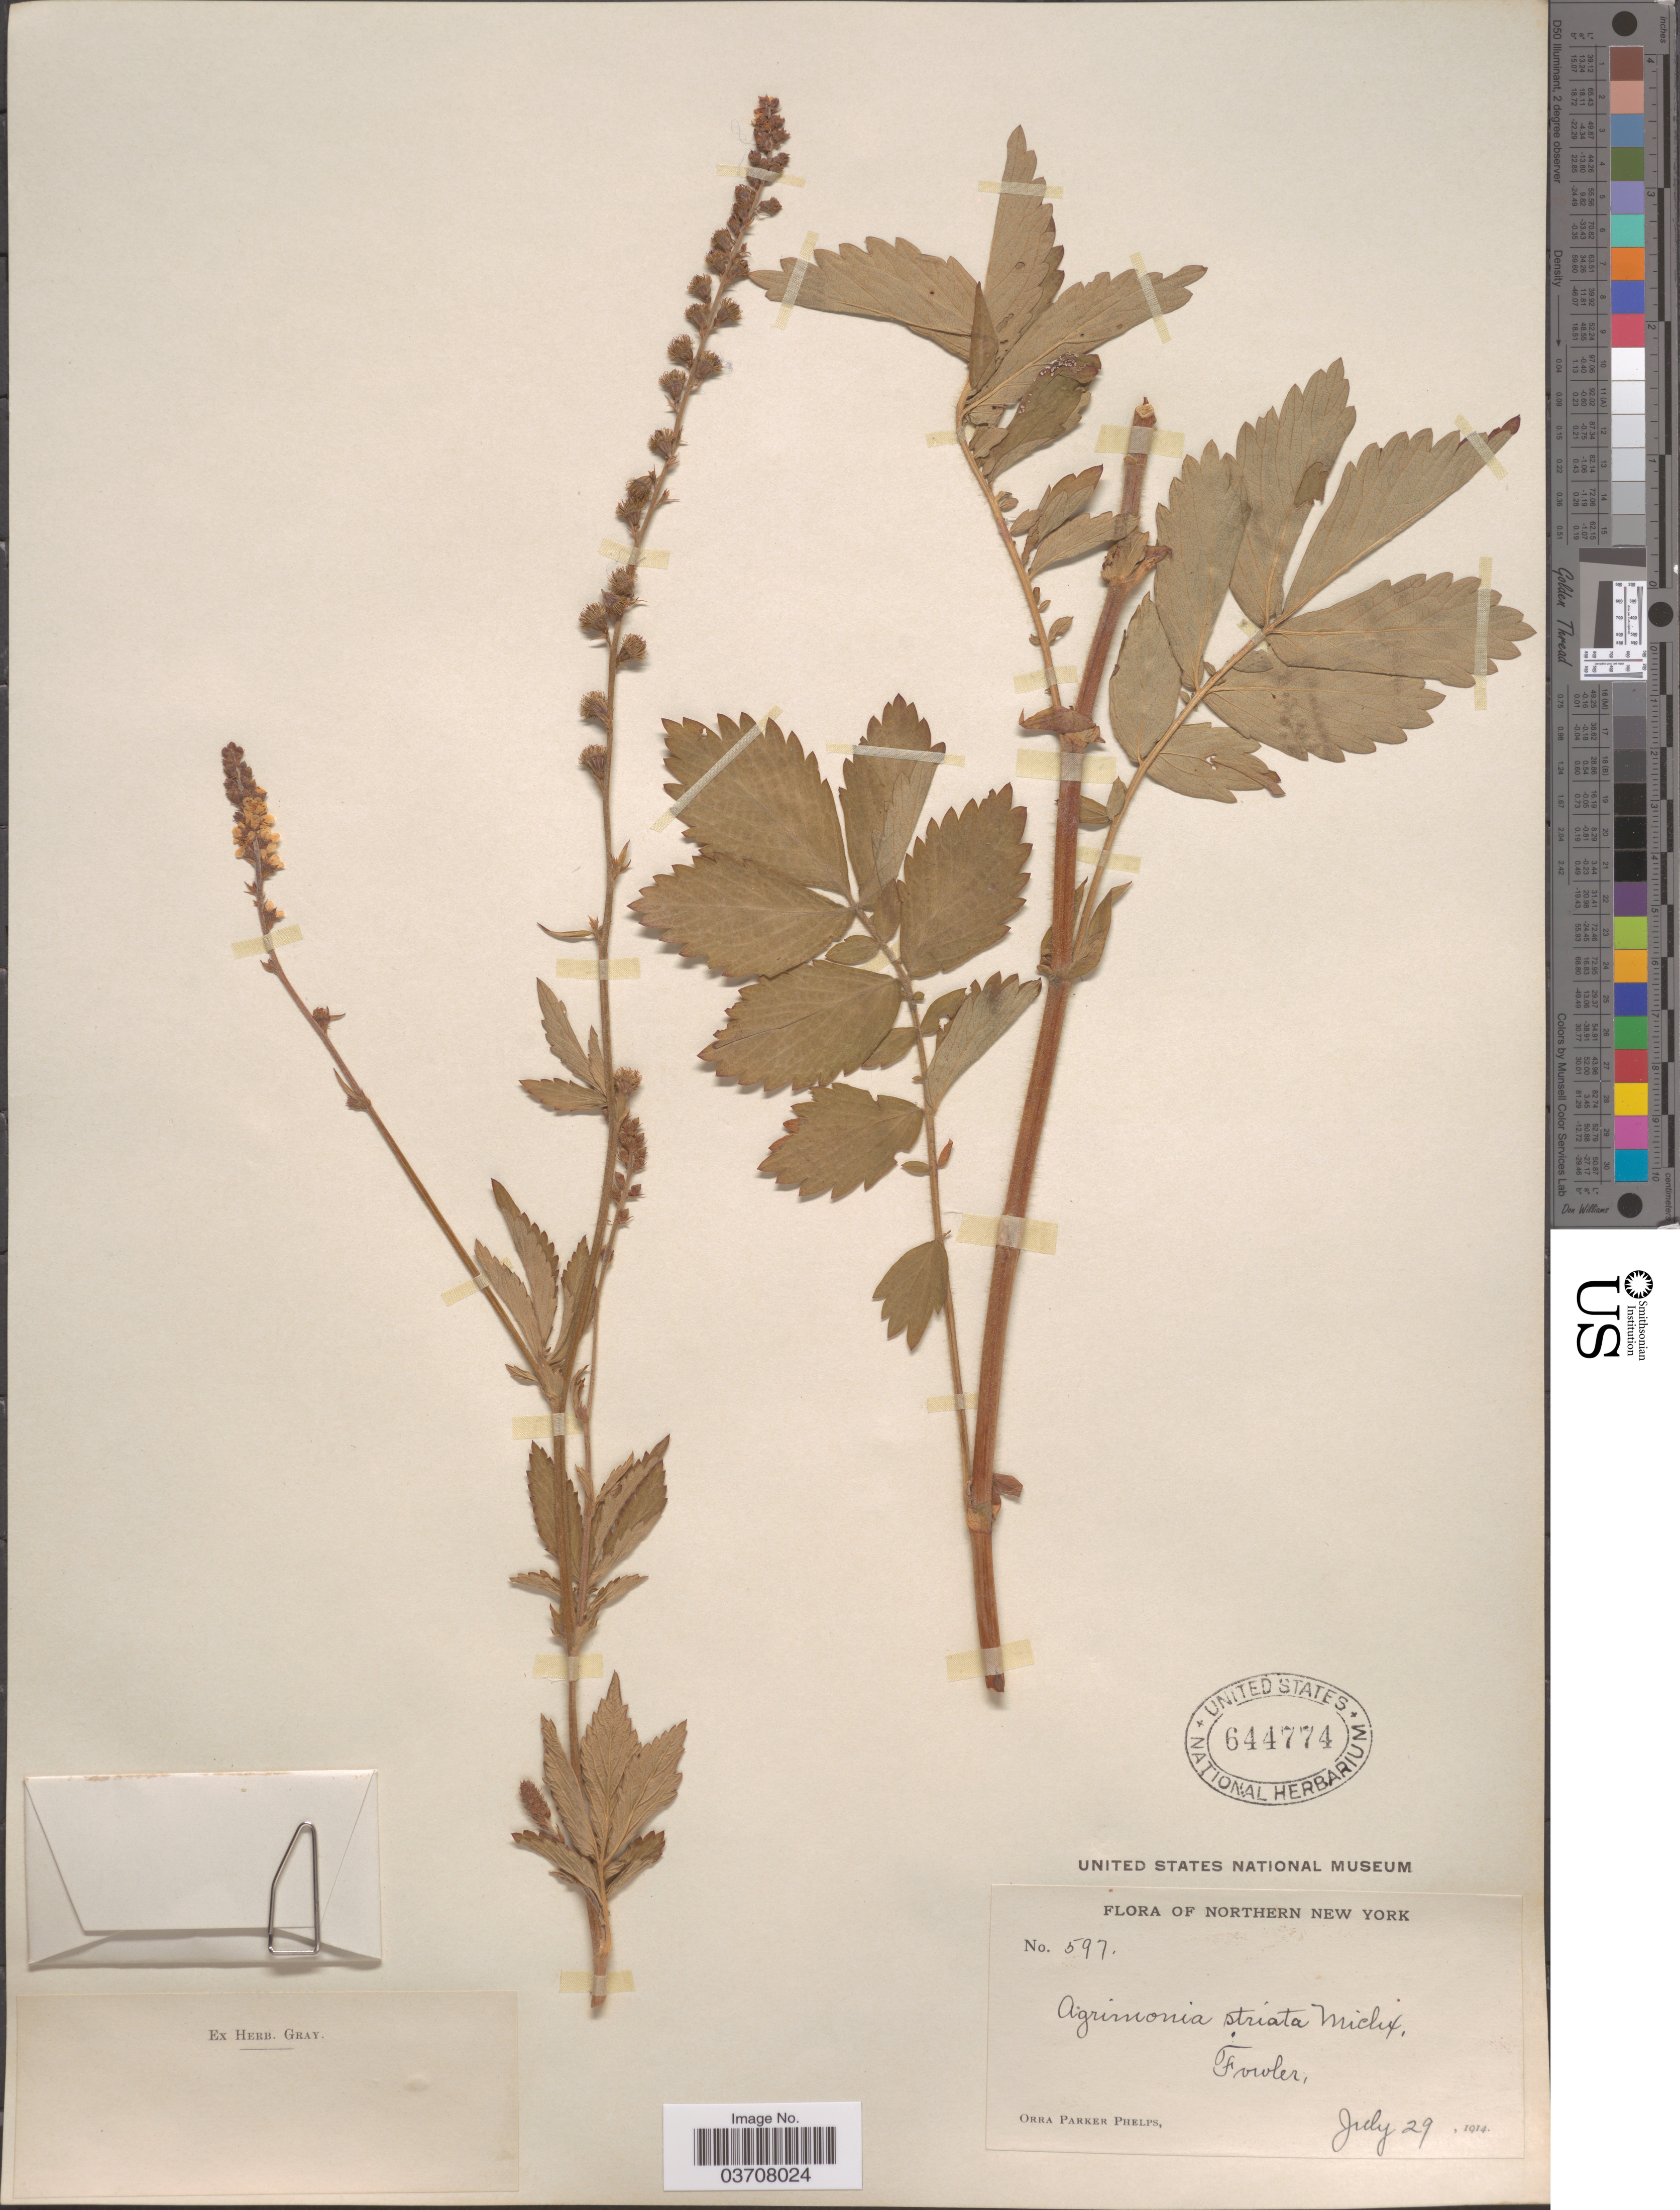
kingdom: Plantae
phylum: Tracheophyta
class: Magnoliopsida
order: Rosales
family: Rosaceae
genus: Agrimonia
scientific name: Agrimonia striata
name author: Michx.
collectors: O. P. Phelps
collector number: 597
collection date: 1914-07-29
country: United States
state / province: New York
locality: Northern New York. Fowler.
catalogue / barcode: US 644774